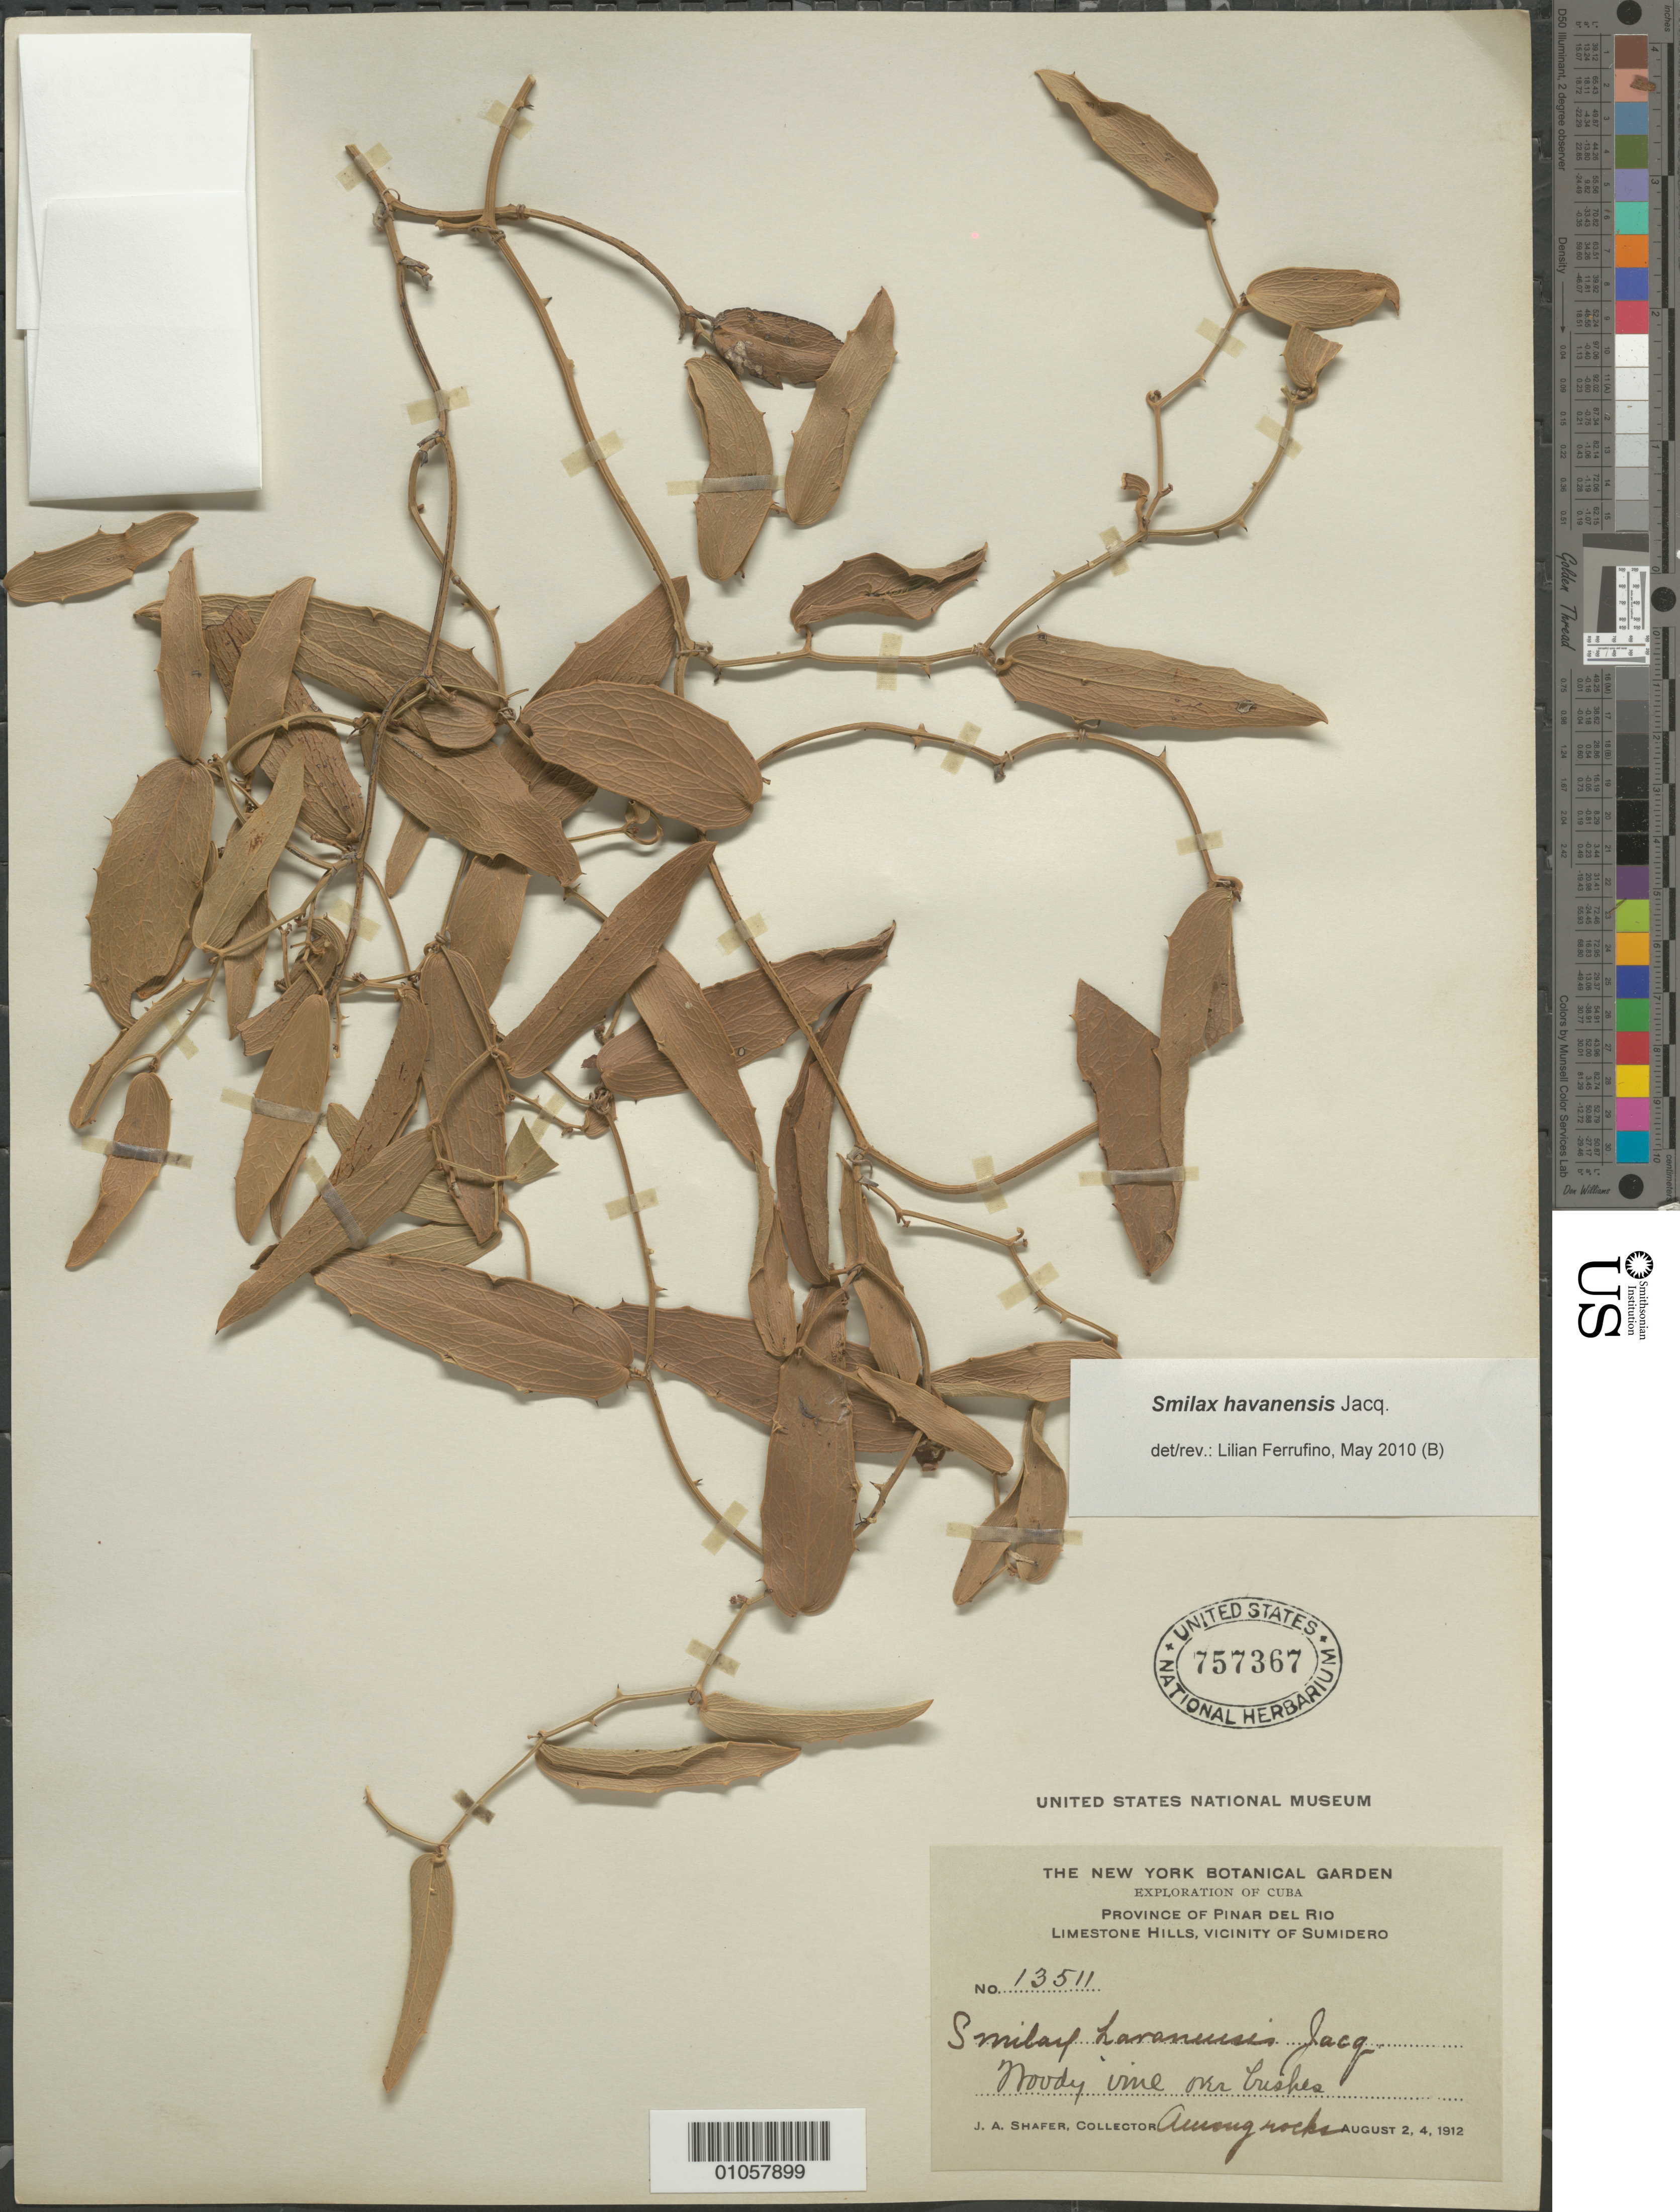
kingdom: Plantae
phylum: Tracheophyta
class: Liliopsida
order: Liliales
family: Smilacaceae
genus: Smilax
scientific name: Smilax havanensis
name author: Jacq.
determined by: Ferrufino, L., (USJ), Herbario Universidad de Costa Rica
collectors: J. A. Shafer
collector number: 13511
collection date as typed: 02 Aug 1912 and 04 Aug 1912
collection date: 1912-08-02,1912-08-04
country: Cuba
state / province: Pinar del Rio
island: Cuba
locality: Sumidero vicinity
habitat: Limestone hills, on bushes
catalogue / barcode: US 757367